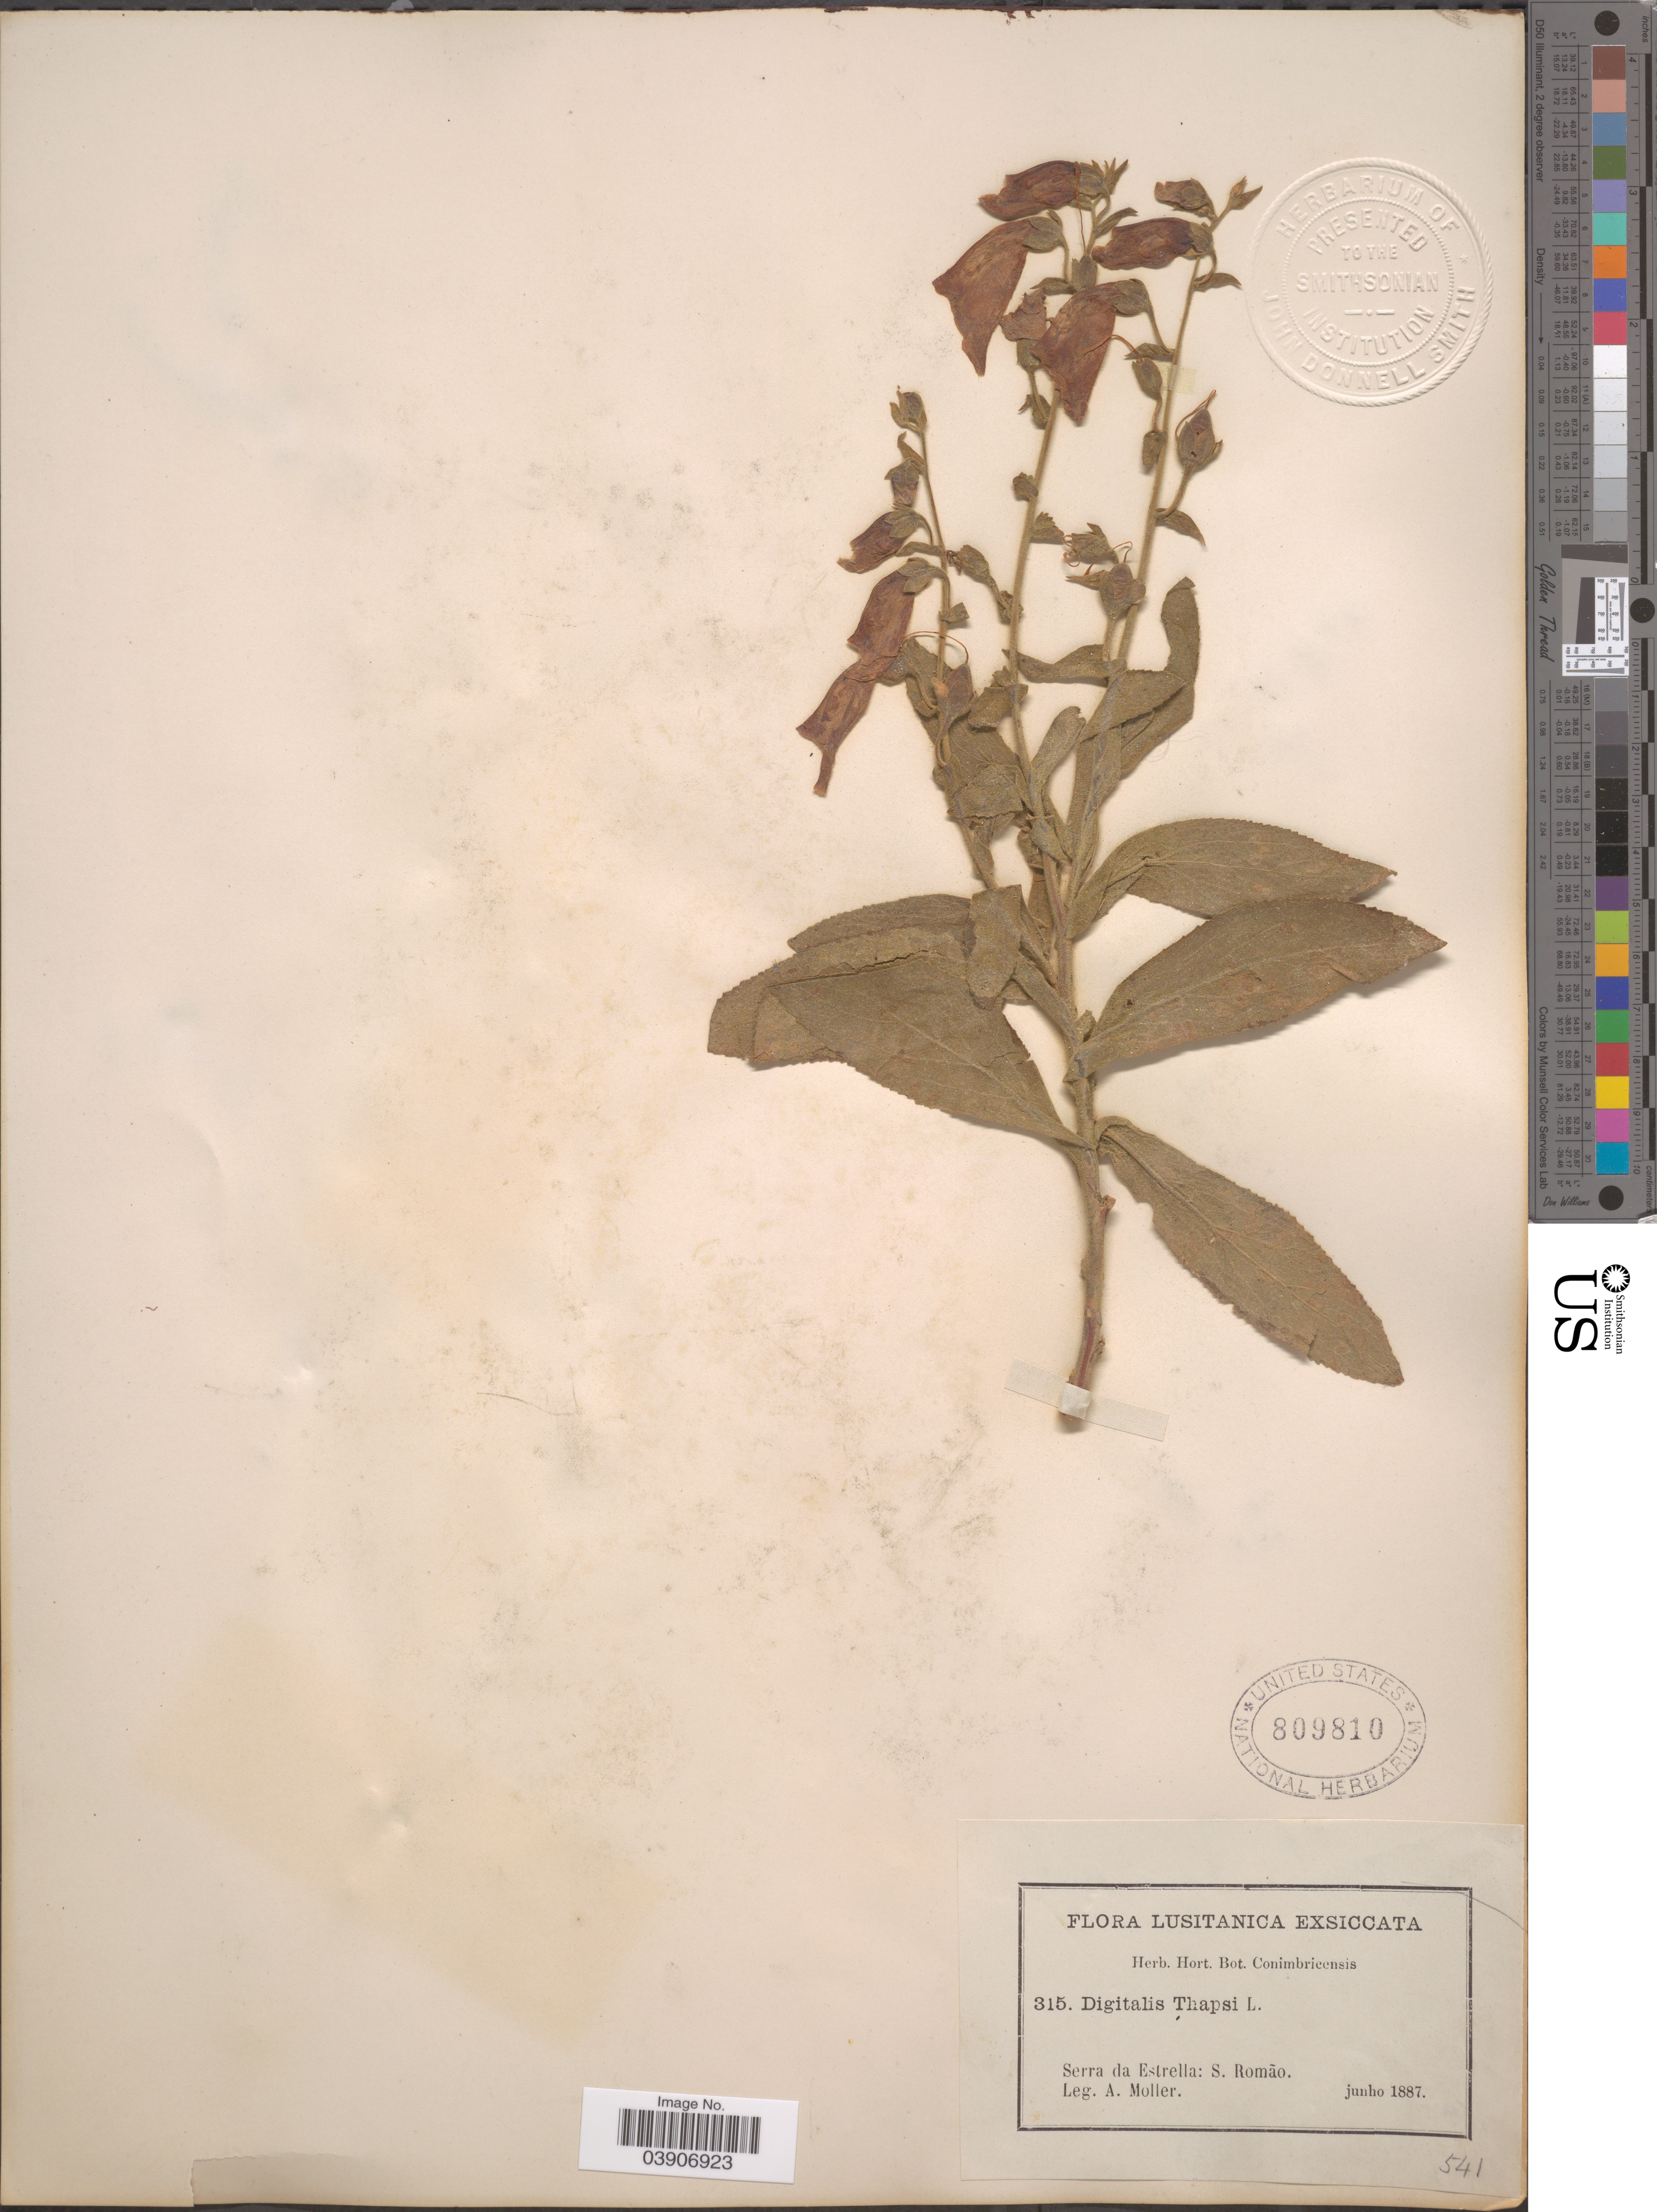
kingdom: Plantae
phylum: Tracheophyta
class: Magnoliopsida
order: Lamiales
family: Plantaginaceae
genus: Digitalis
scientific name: Digitalis thapsi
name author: L.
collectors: A. Moller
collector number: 315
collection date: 1887-06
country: Portugal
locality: Serra da Estrella: S. Romão.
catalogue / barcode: US 809810